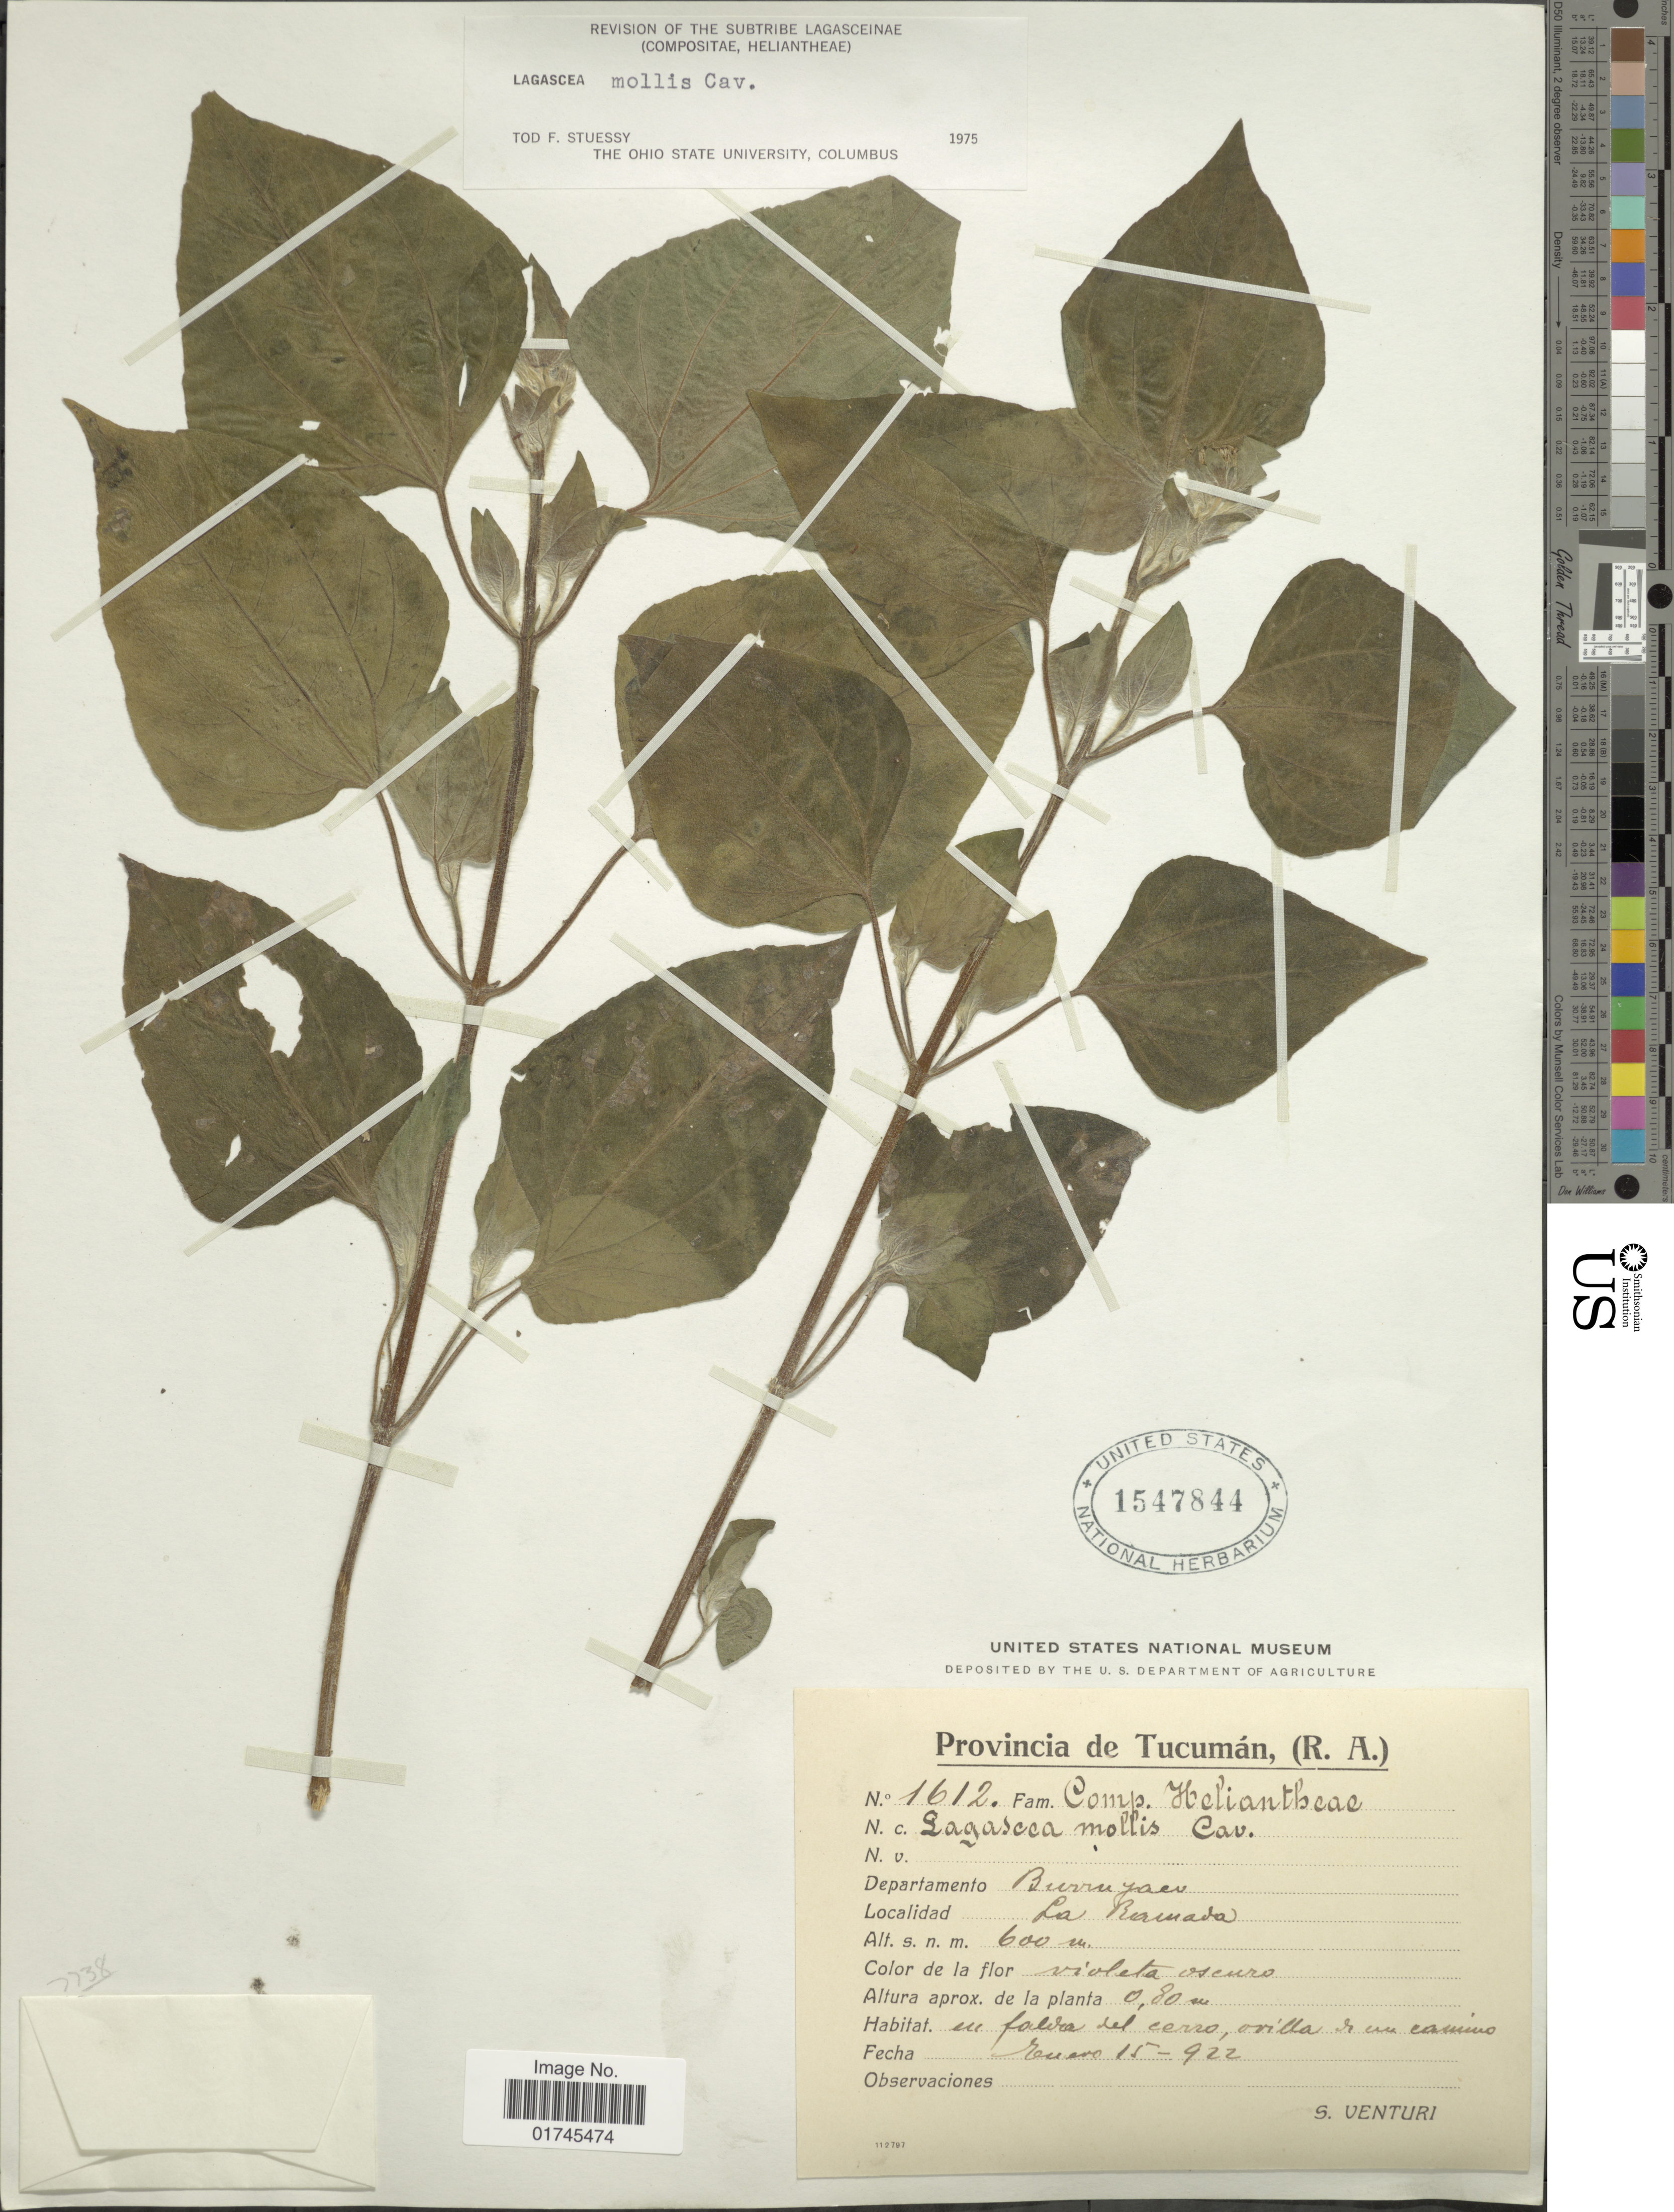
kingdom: Plantae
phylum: Tracheophyta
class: Magnoliopsida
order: Asterales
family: Asteraceae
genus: Lagascea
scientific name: Lagascea mollis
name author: Cav.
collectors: S. Venturi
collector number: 1612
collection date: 1922-01-15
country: Argentina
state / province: Tucumán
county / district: Burruyacú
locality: La Ramada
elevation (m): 600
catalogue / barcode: US 1547844